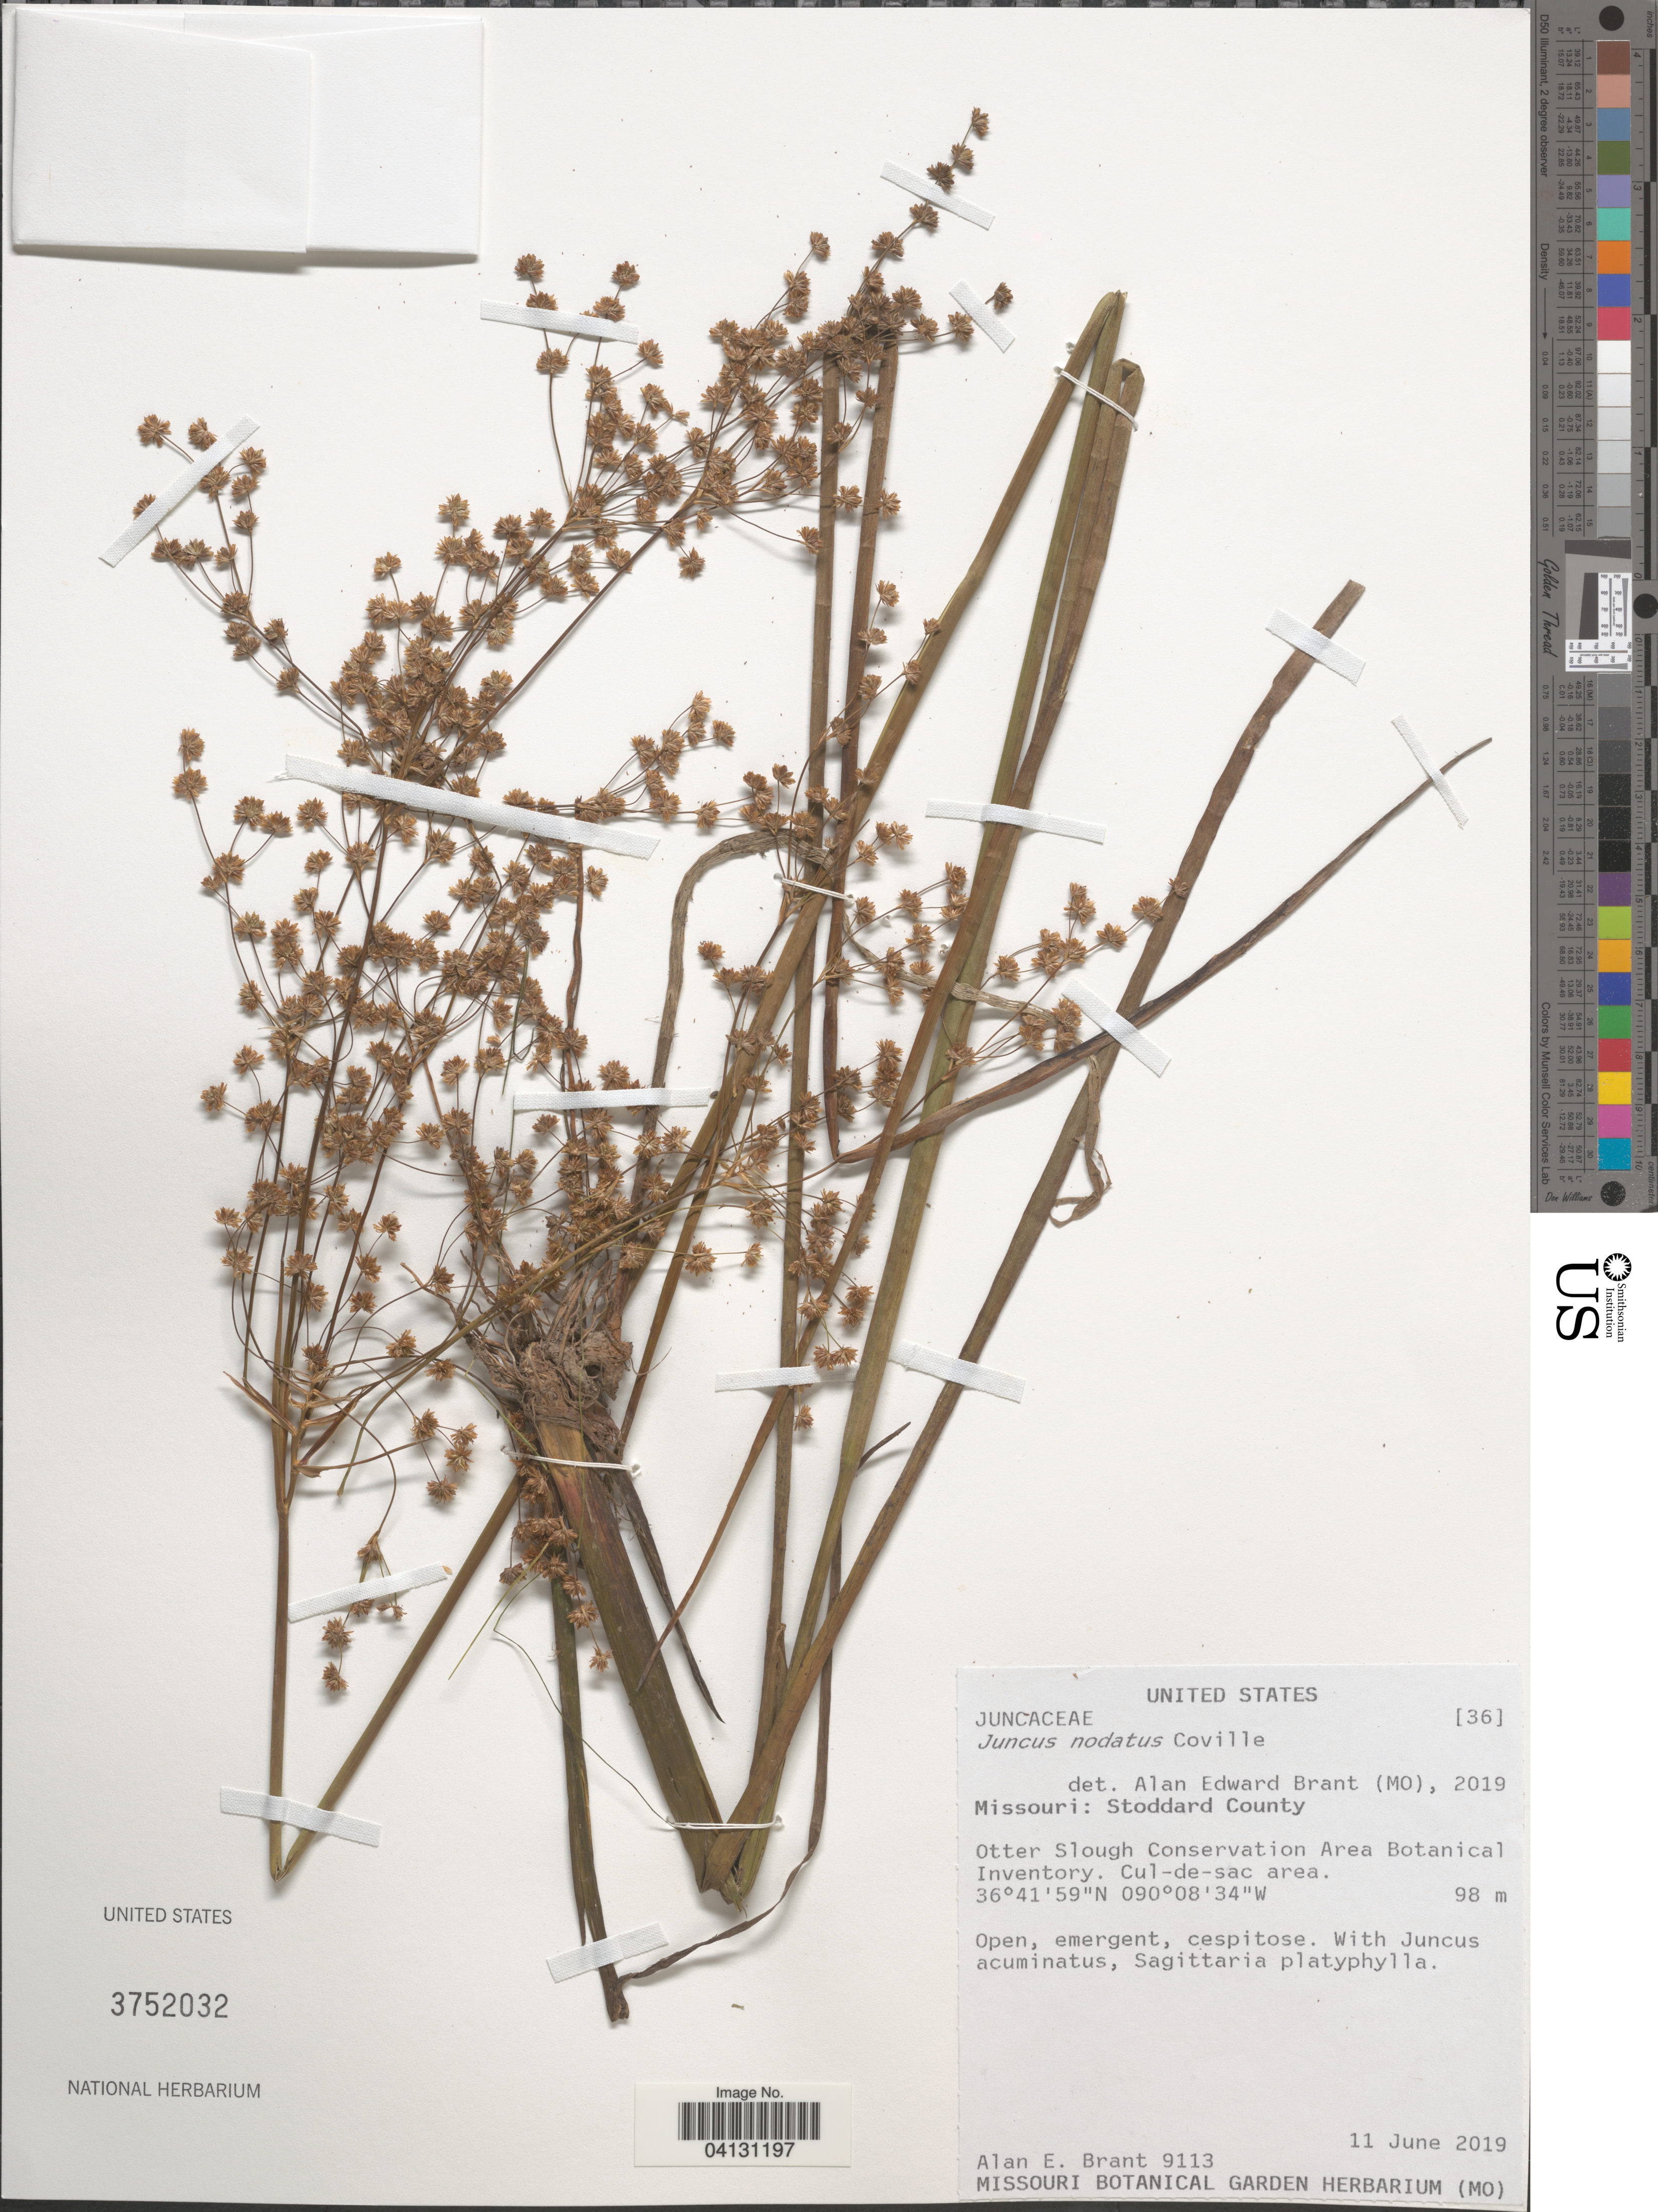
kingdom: Plantae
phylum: Tracheophyta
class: Liliopsida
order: Poales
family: Juncaceae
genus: Juncus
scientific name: Juncus nodatus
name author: Coville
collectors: A. Brant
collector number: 9113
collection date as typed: Transcribed d/m/y: 11/6/2019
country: United States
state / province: Missouri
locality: Stoddard County. Otter Slough Conservation Area Botanical Inventory. Cul-de-sac area.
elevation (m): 98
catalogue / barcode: US 3752032